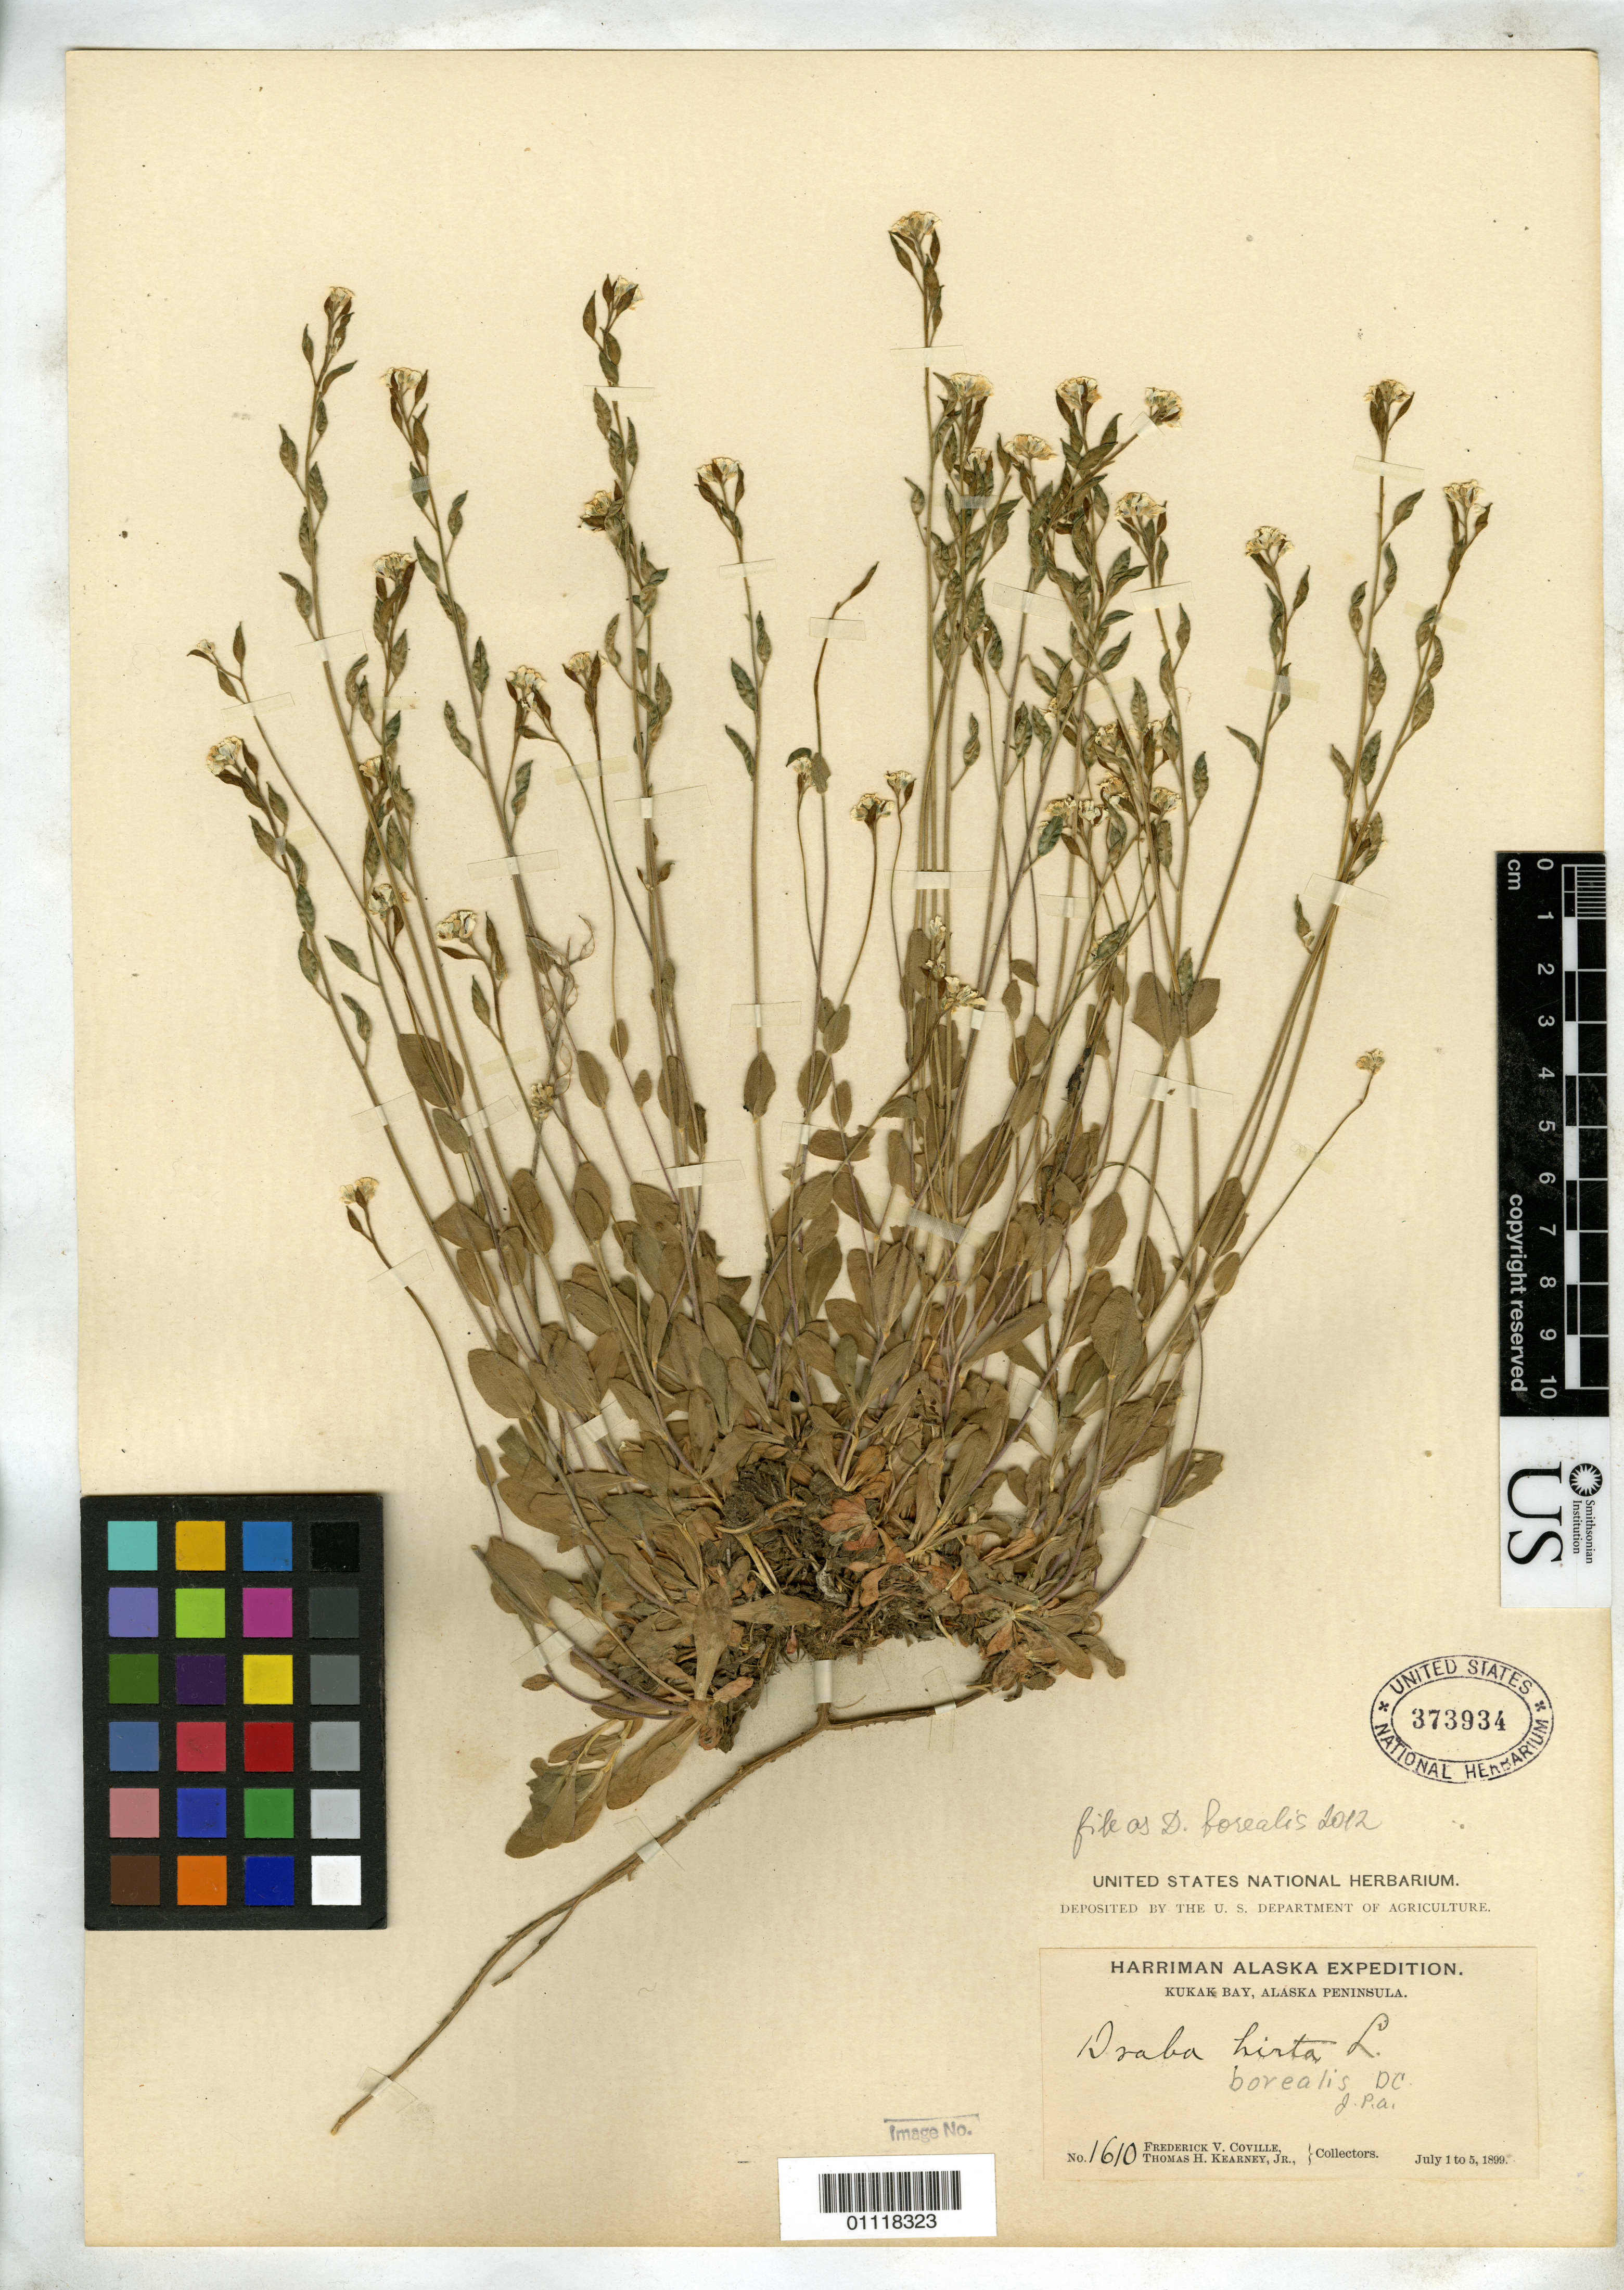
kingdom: Plantae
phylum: Tracheophyta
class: Magnoliopsida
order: Brassicales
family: Brassicaceae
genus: Draba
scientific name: Draba borealis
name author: DC.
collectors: F. V. Coville & T. H. Kearney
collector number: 1610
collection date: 1899-07-01/1899-07-05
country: United States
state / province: Alaska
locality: Kukak Bay, Alaska Peninsula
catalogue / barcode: US 373934